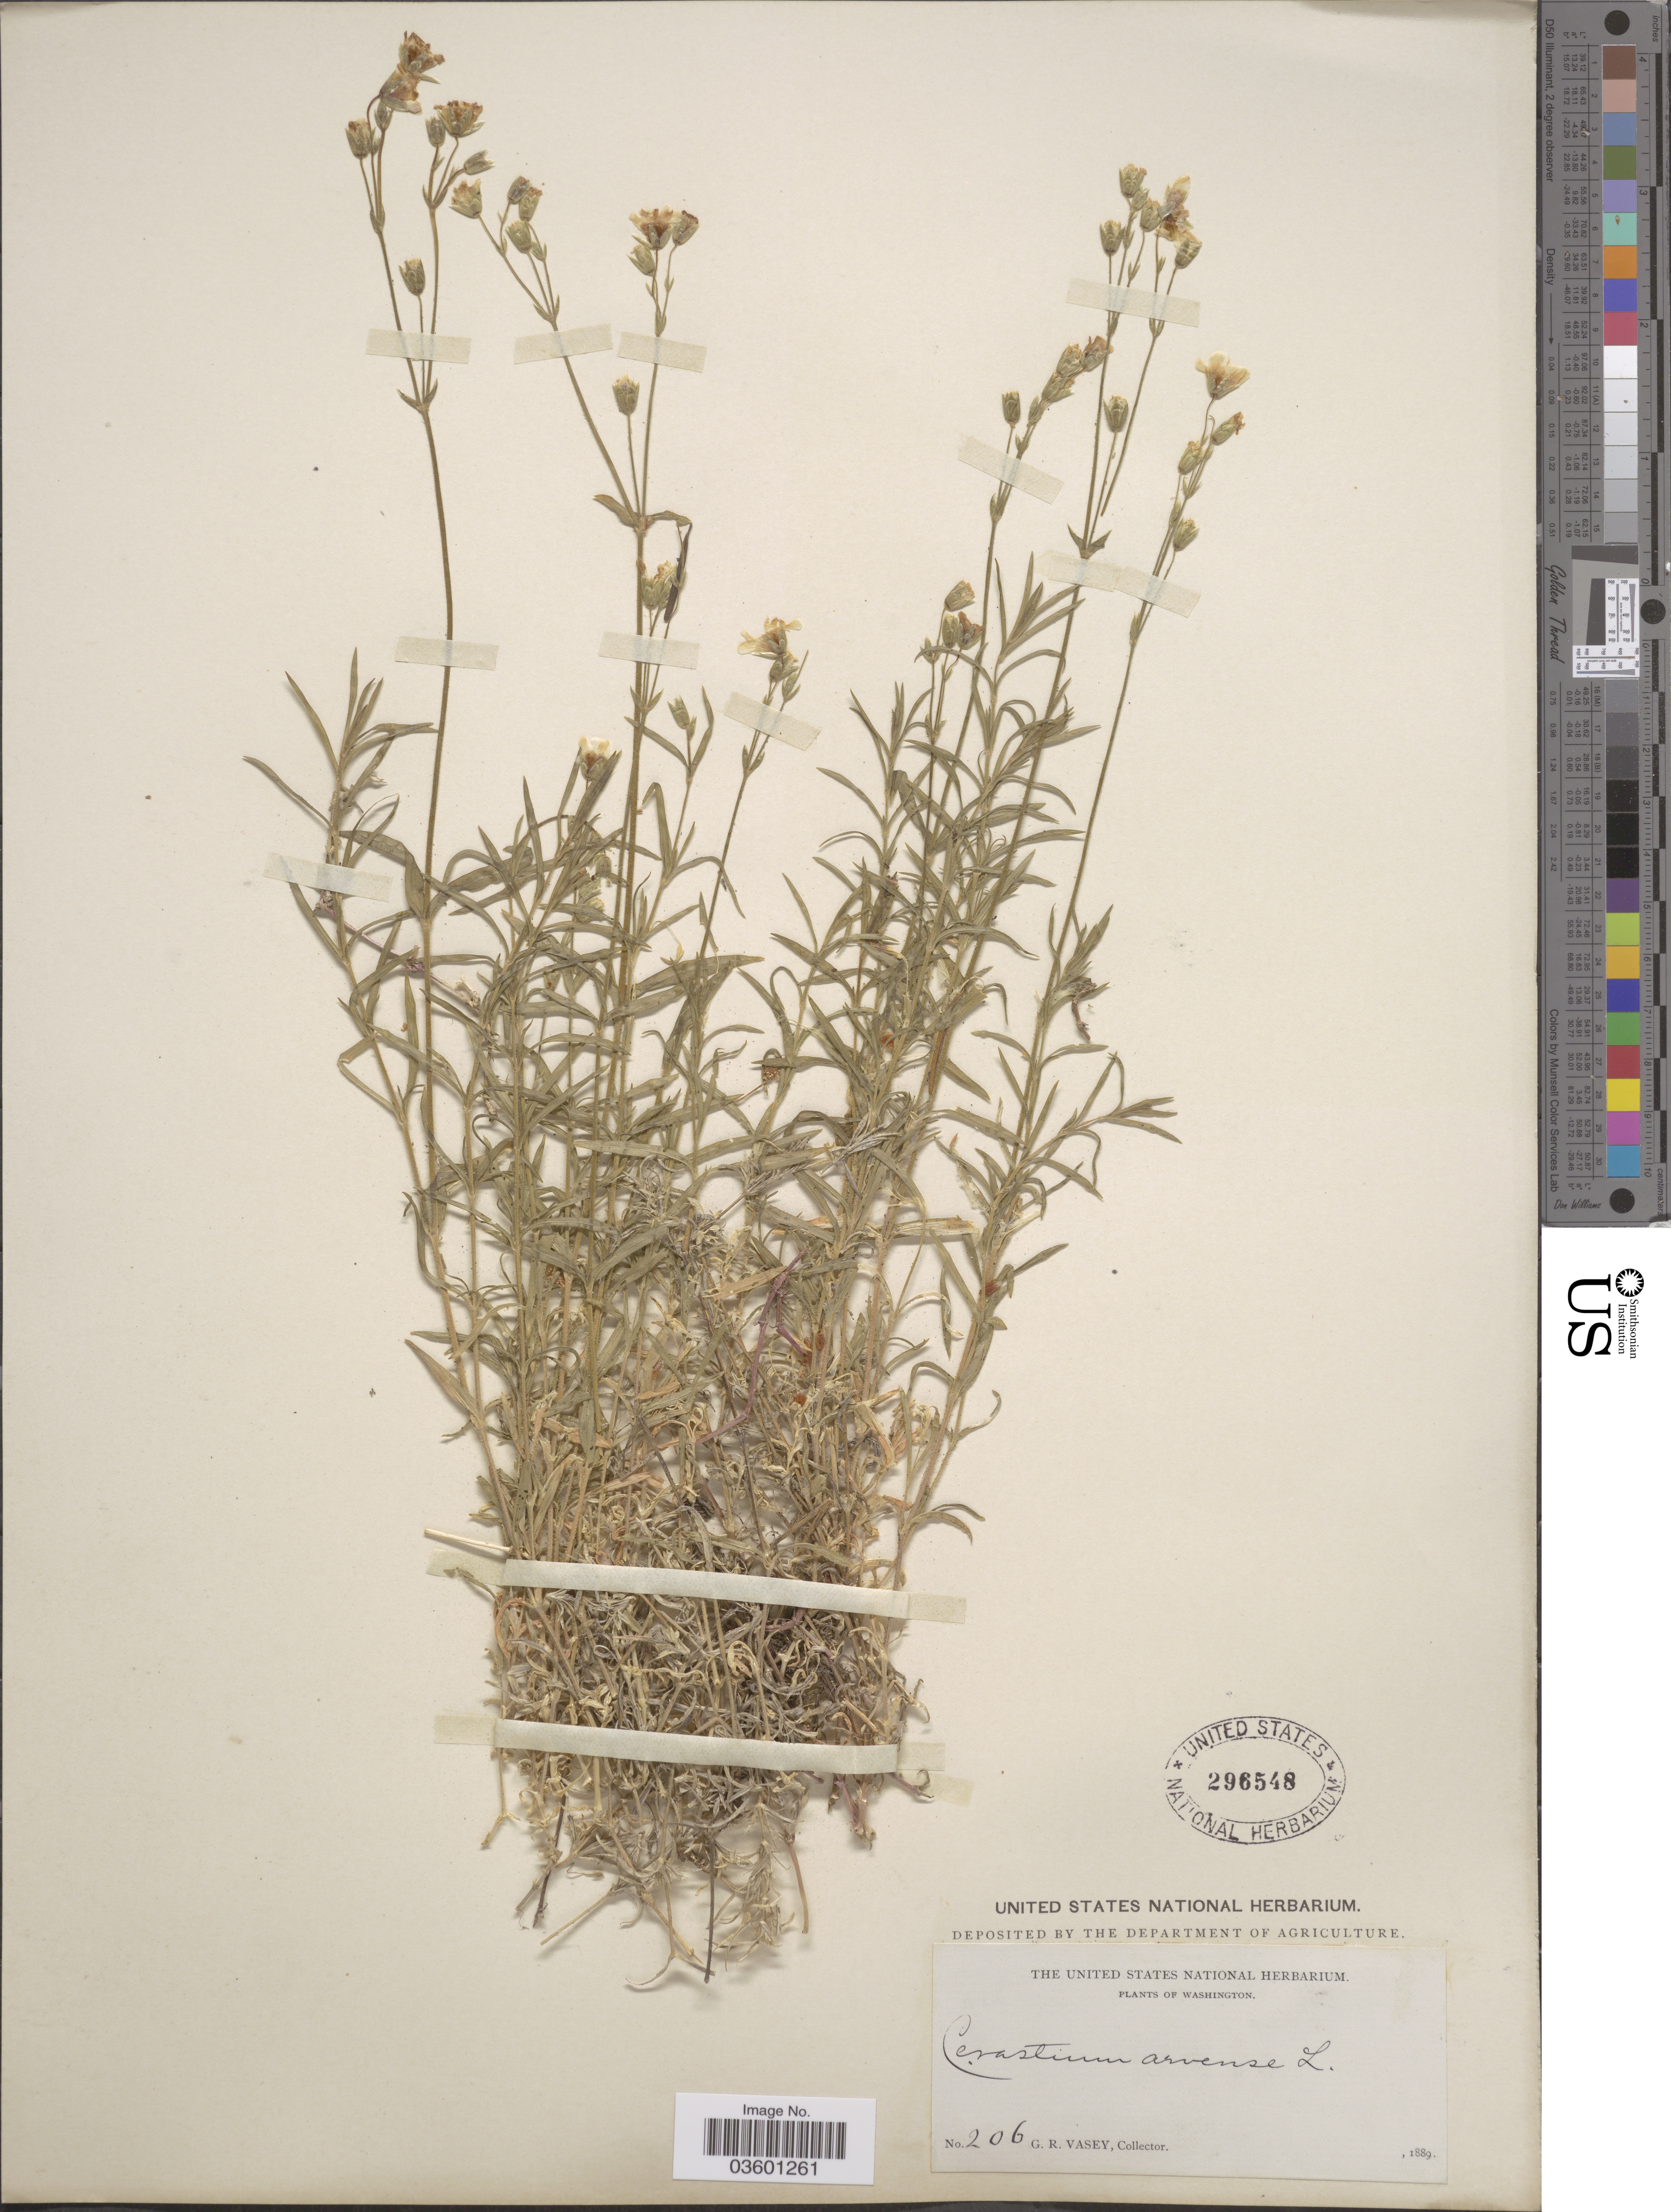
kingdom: Plantae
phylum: Tracheophyta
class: Magnoliopsida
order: Caryophyllales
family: Caryophyllaceae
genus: Cerastium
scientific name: Cerastium arvense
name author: L.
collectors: G. R. Vasey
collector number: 206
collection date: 1889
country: United States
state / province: Washington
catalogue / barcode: US 296548